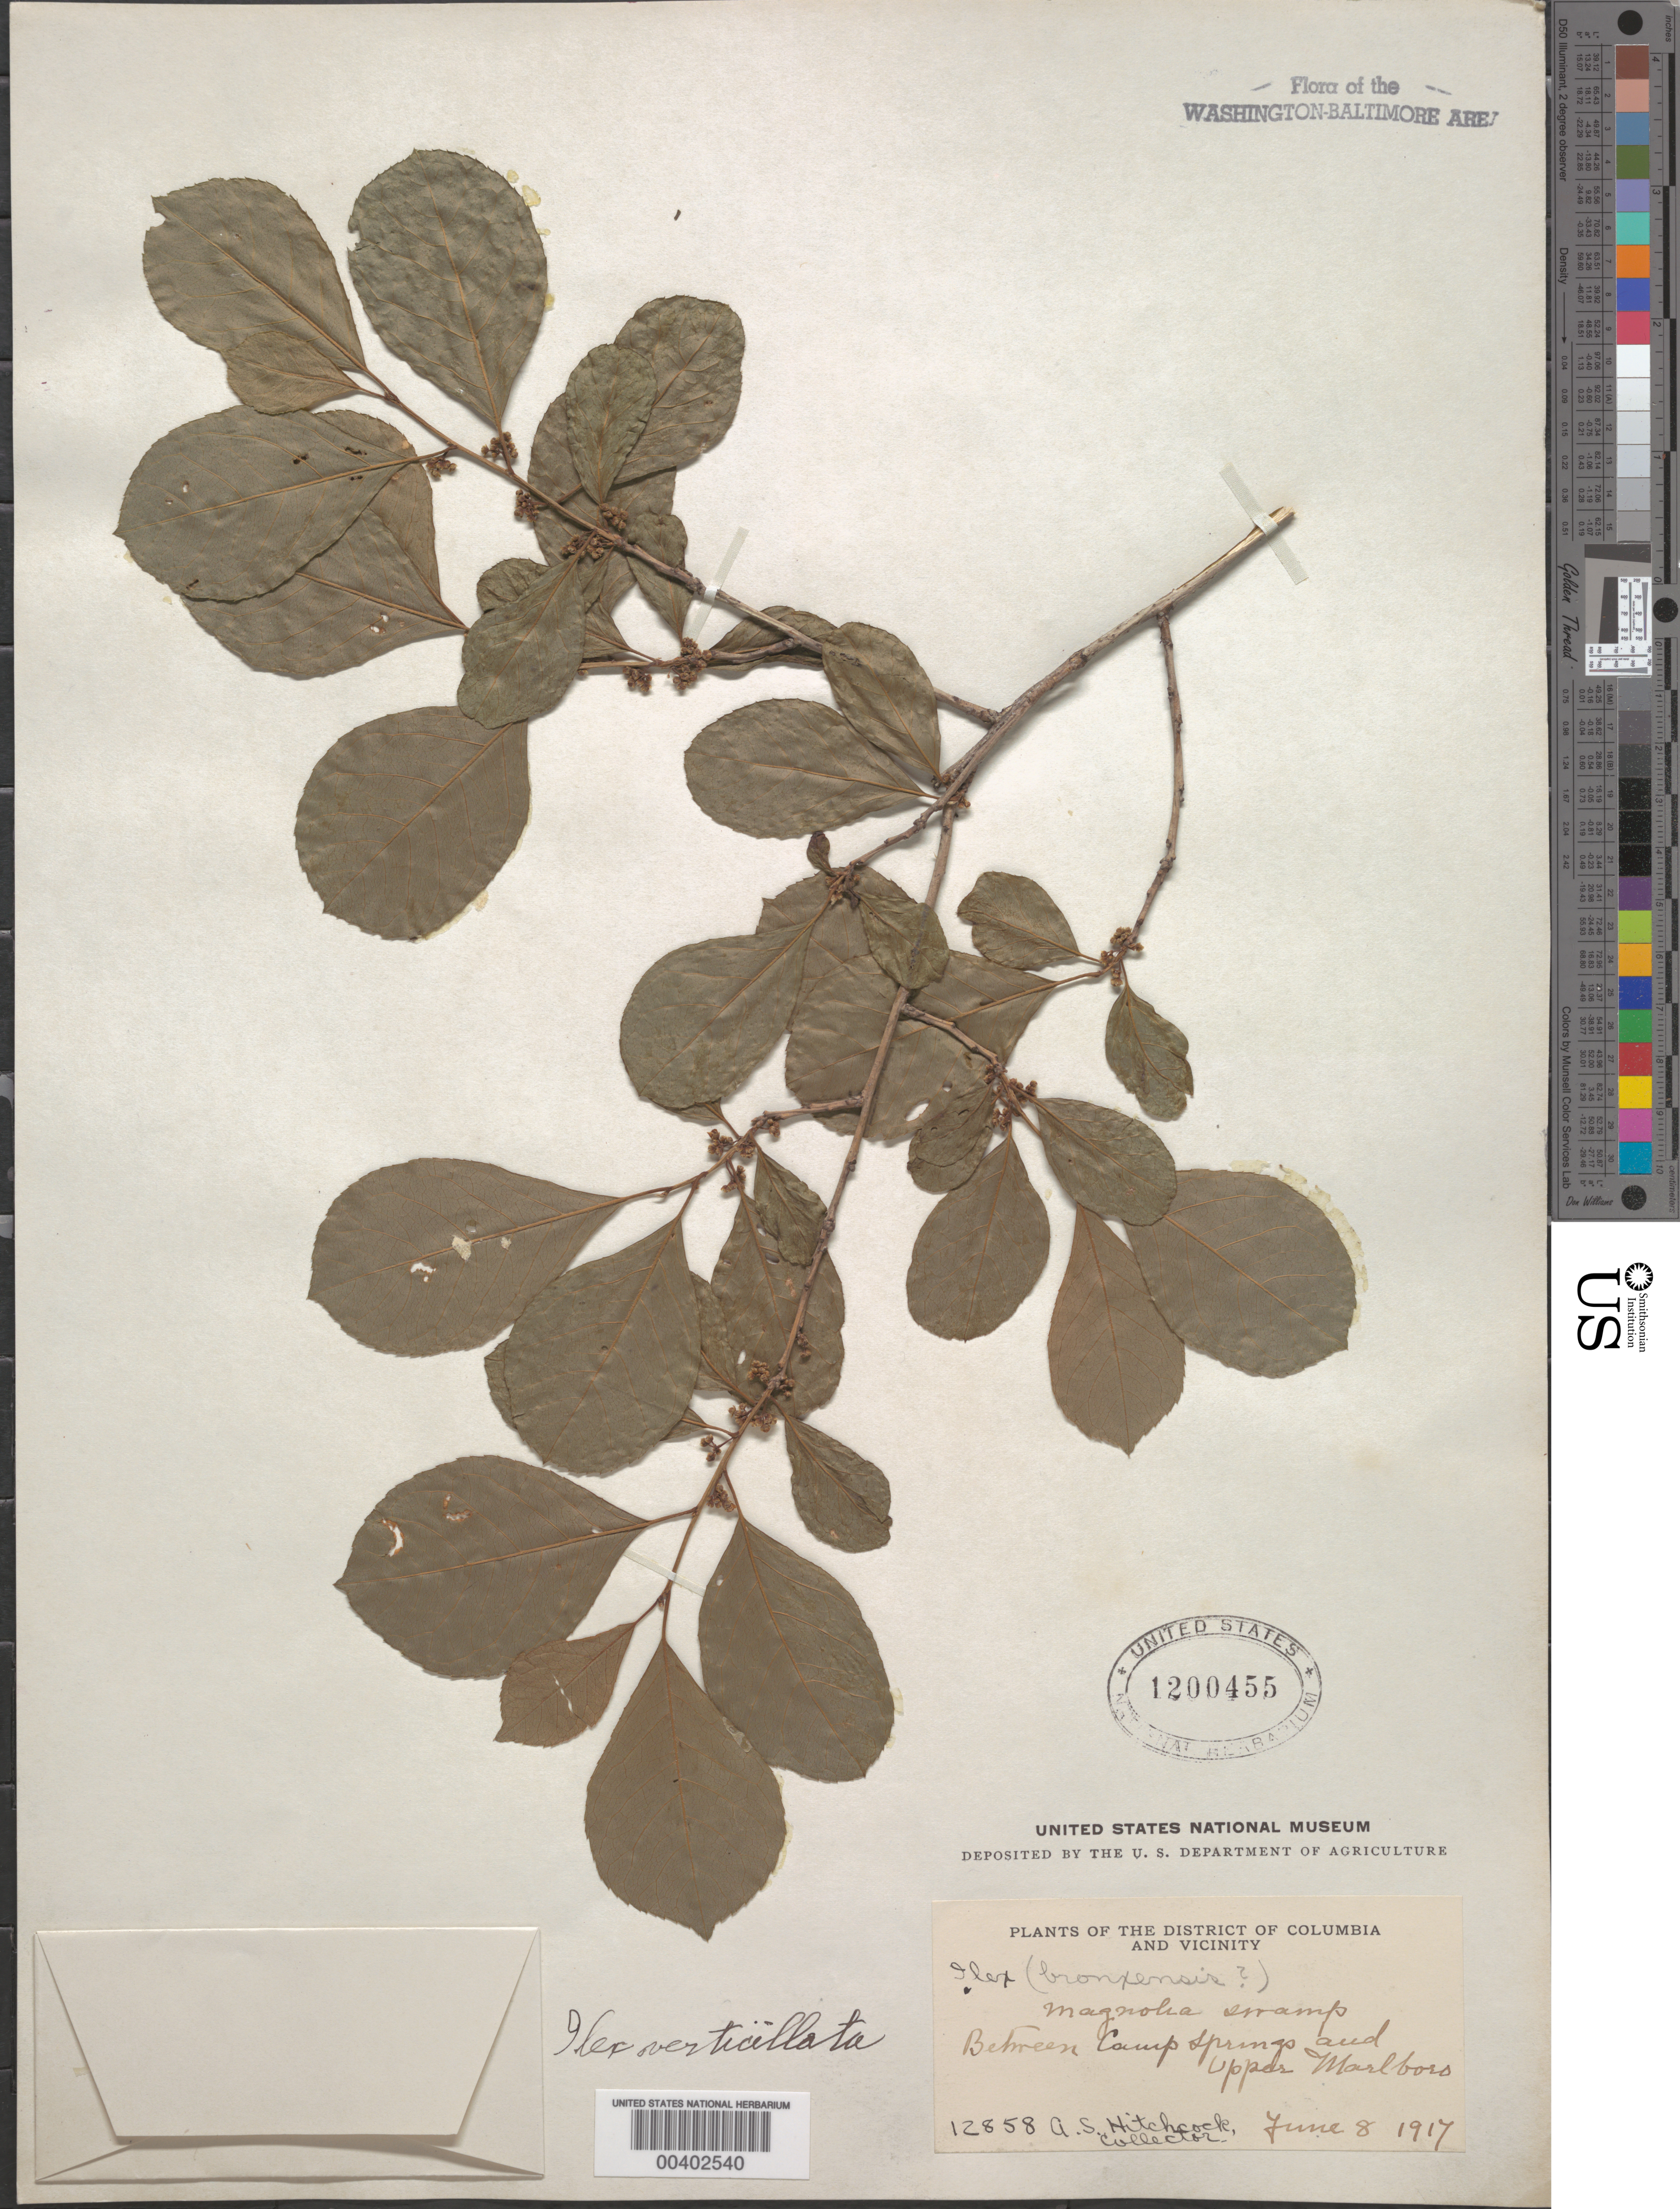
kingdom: Plantae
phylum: Tracheophyta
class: Magnoliopsida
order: Aquifoliales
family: Aquifoliaceae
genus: Ilex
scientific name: Ilex sp.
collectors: A. S. Hitchcock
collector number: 12858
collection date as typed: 08 Jun 1917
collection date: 1917-06-08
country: United States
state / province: Maryland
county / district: Prince George's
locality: between Camp Springs and Upper Marlboro, Magnolia Swamp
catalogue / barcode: US 1200455